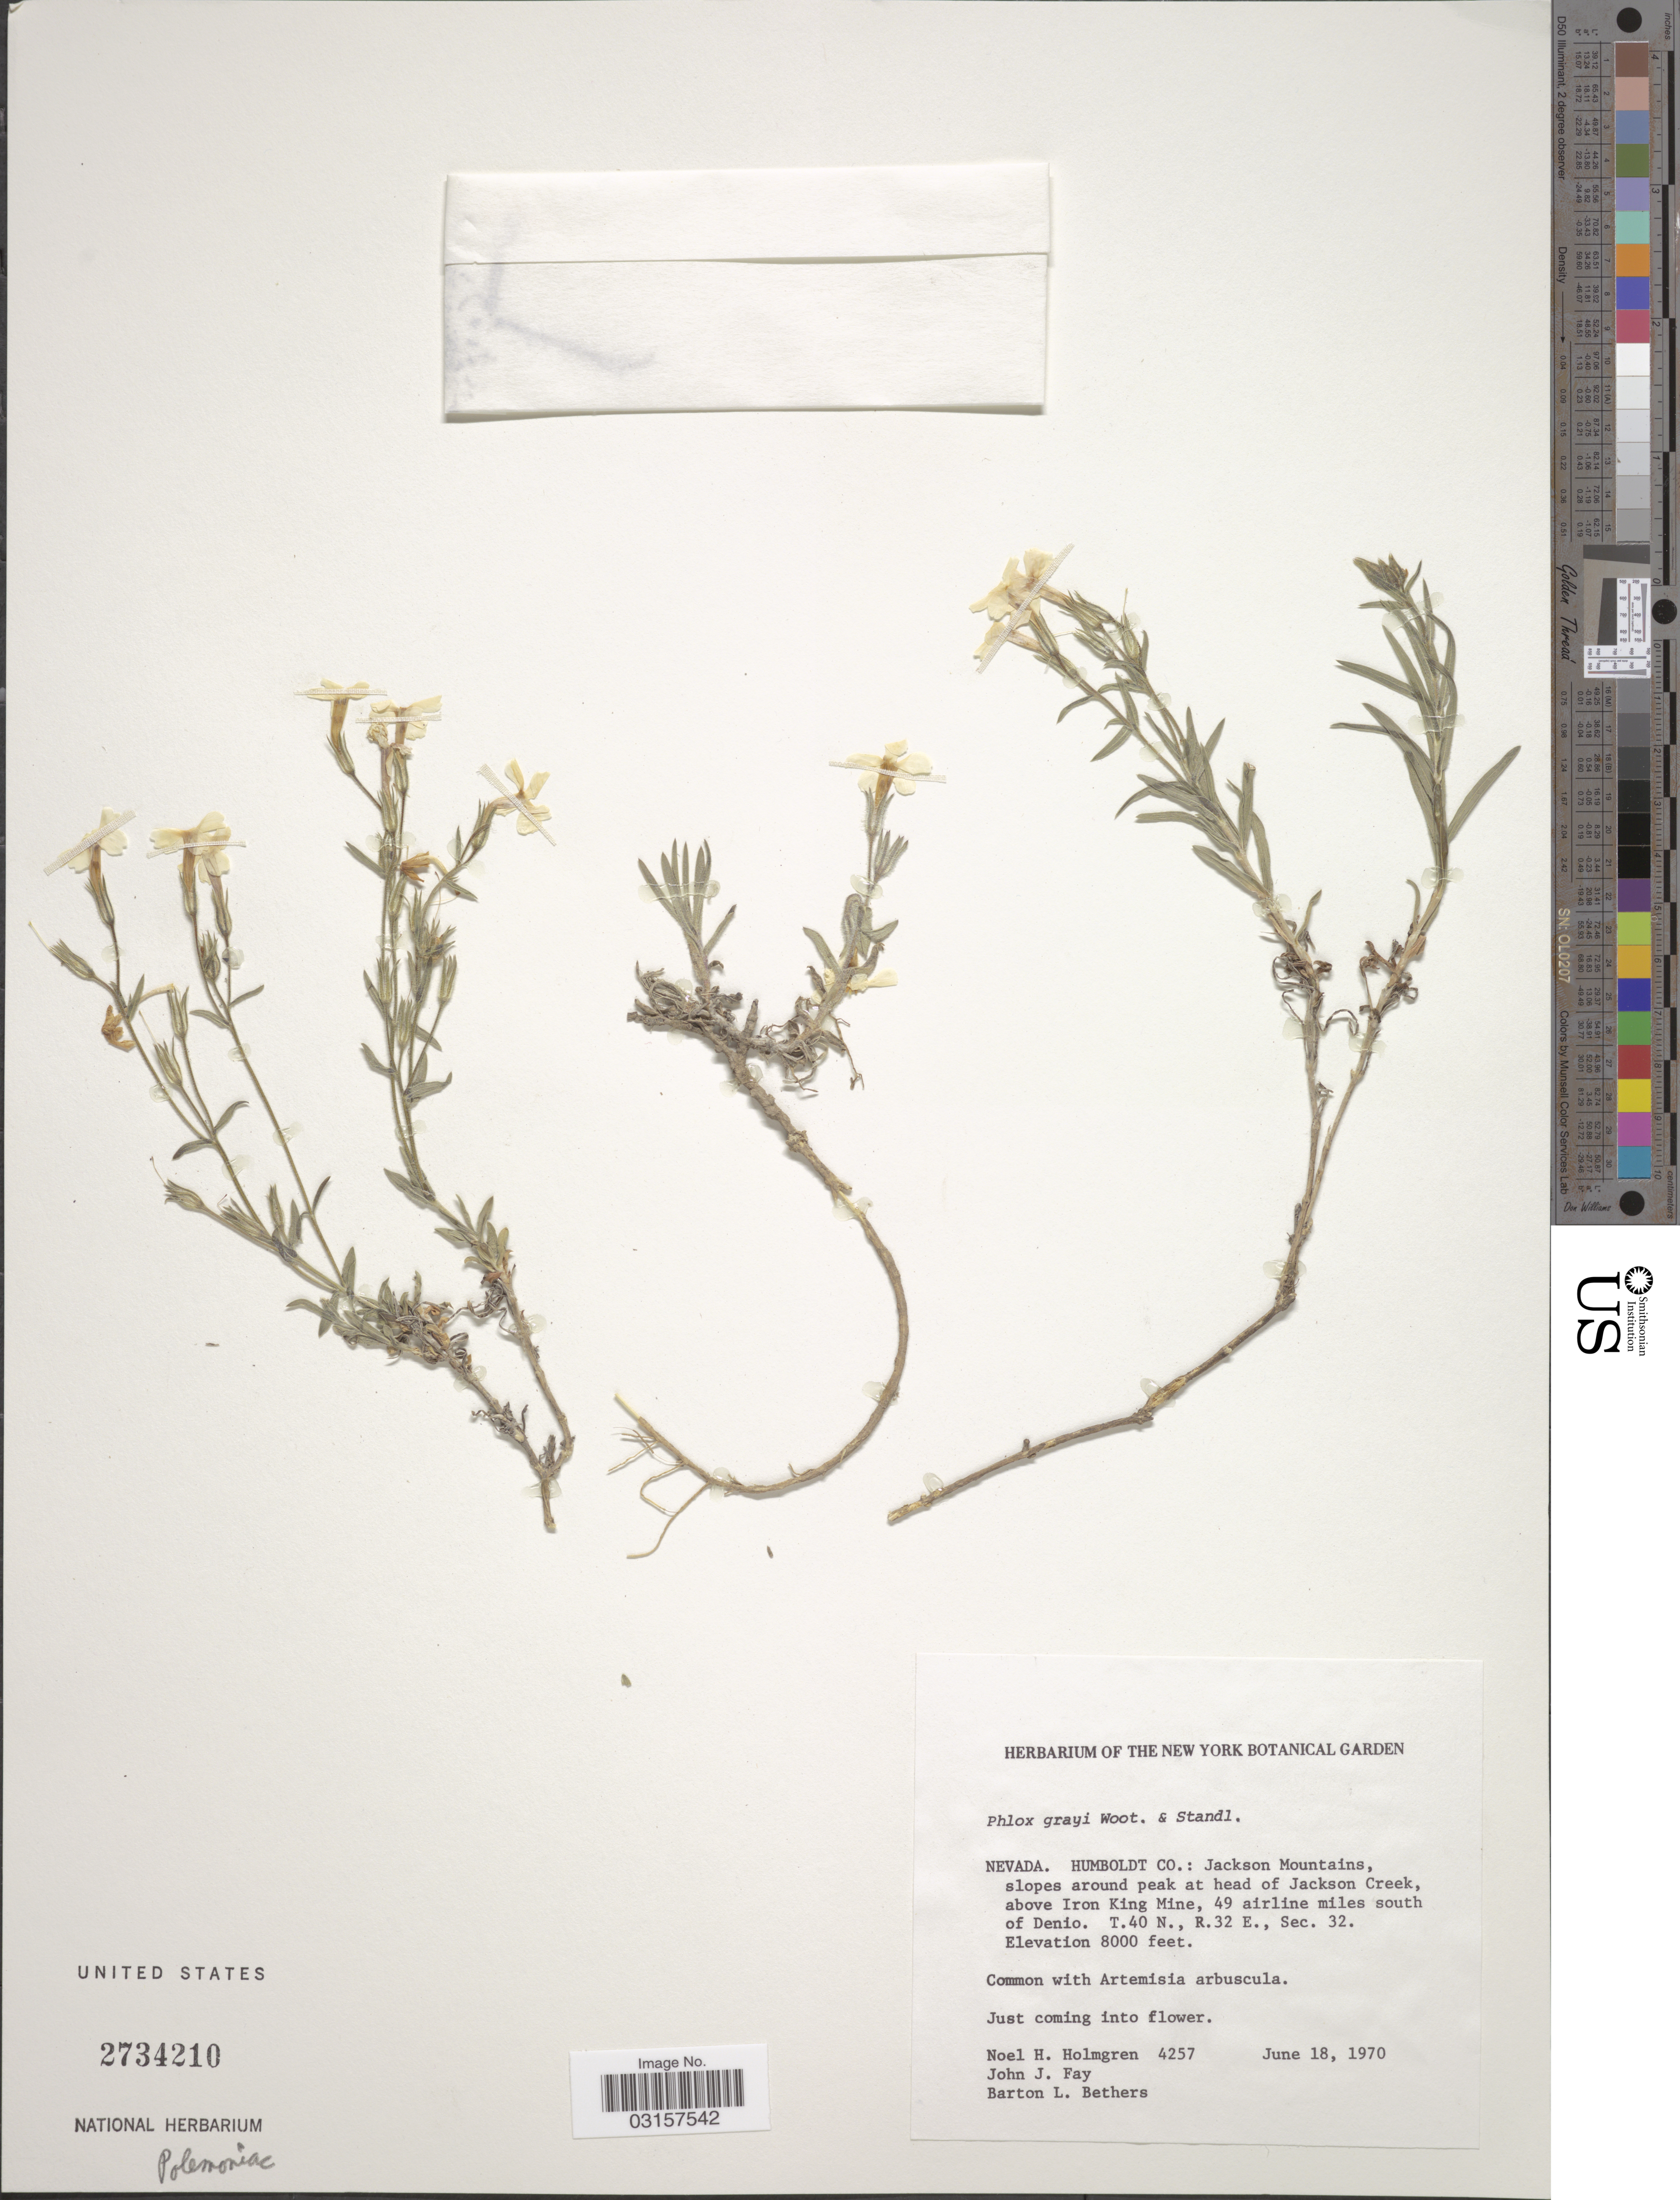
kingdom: Plantae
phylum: Tracheophyta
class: Magnoliopsida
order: Ericales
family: Polemoniaceae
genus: Phlox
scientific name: Phlox stansburyi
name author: (Torr.) A. Heller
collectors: N. H. Holmgren, J. Fay & B. Bethers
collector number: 4257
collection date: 1970-06-18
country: United States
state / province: Nevada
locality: Humboldt Co.: Jackson Mountains, slopes around peak at head of Jackson Creek, above Iron King Mine, 49 airline miles south of Denio.T40N, R32E, Sec.32.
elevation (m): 2438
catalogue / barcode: US 2734210